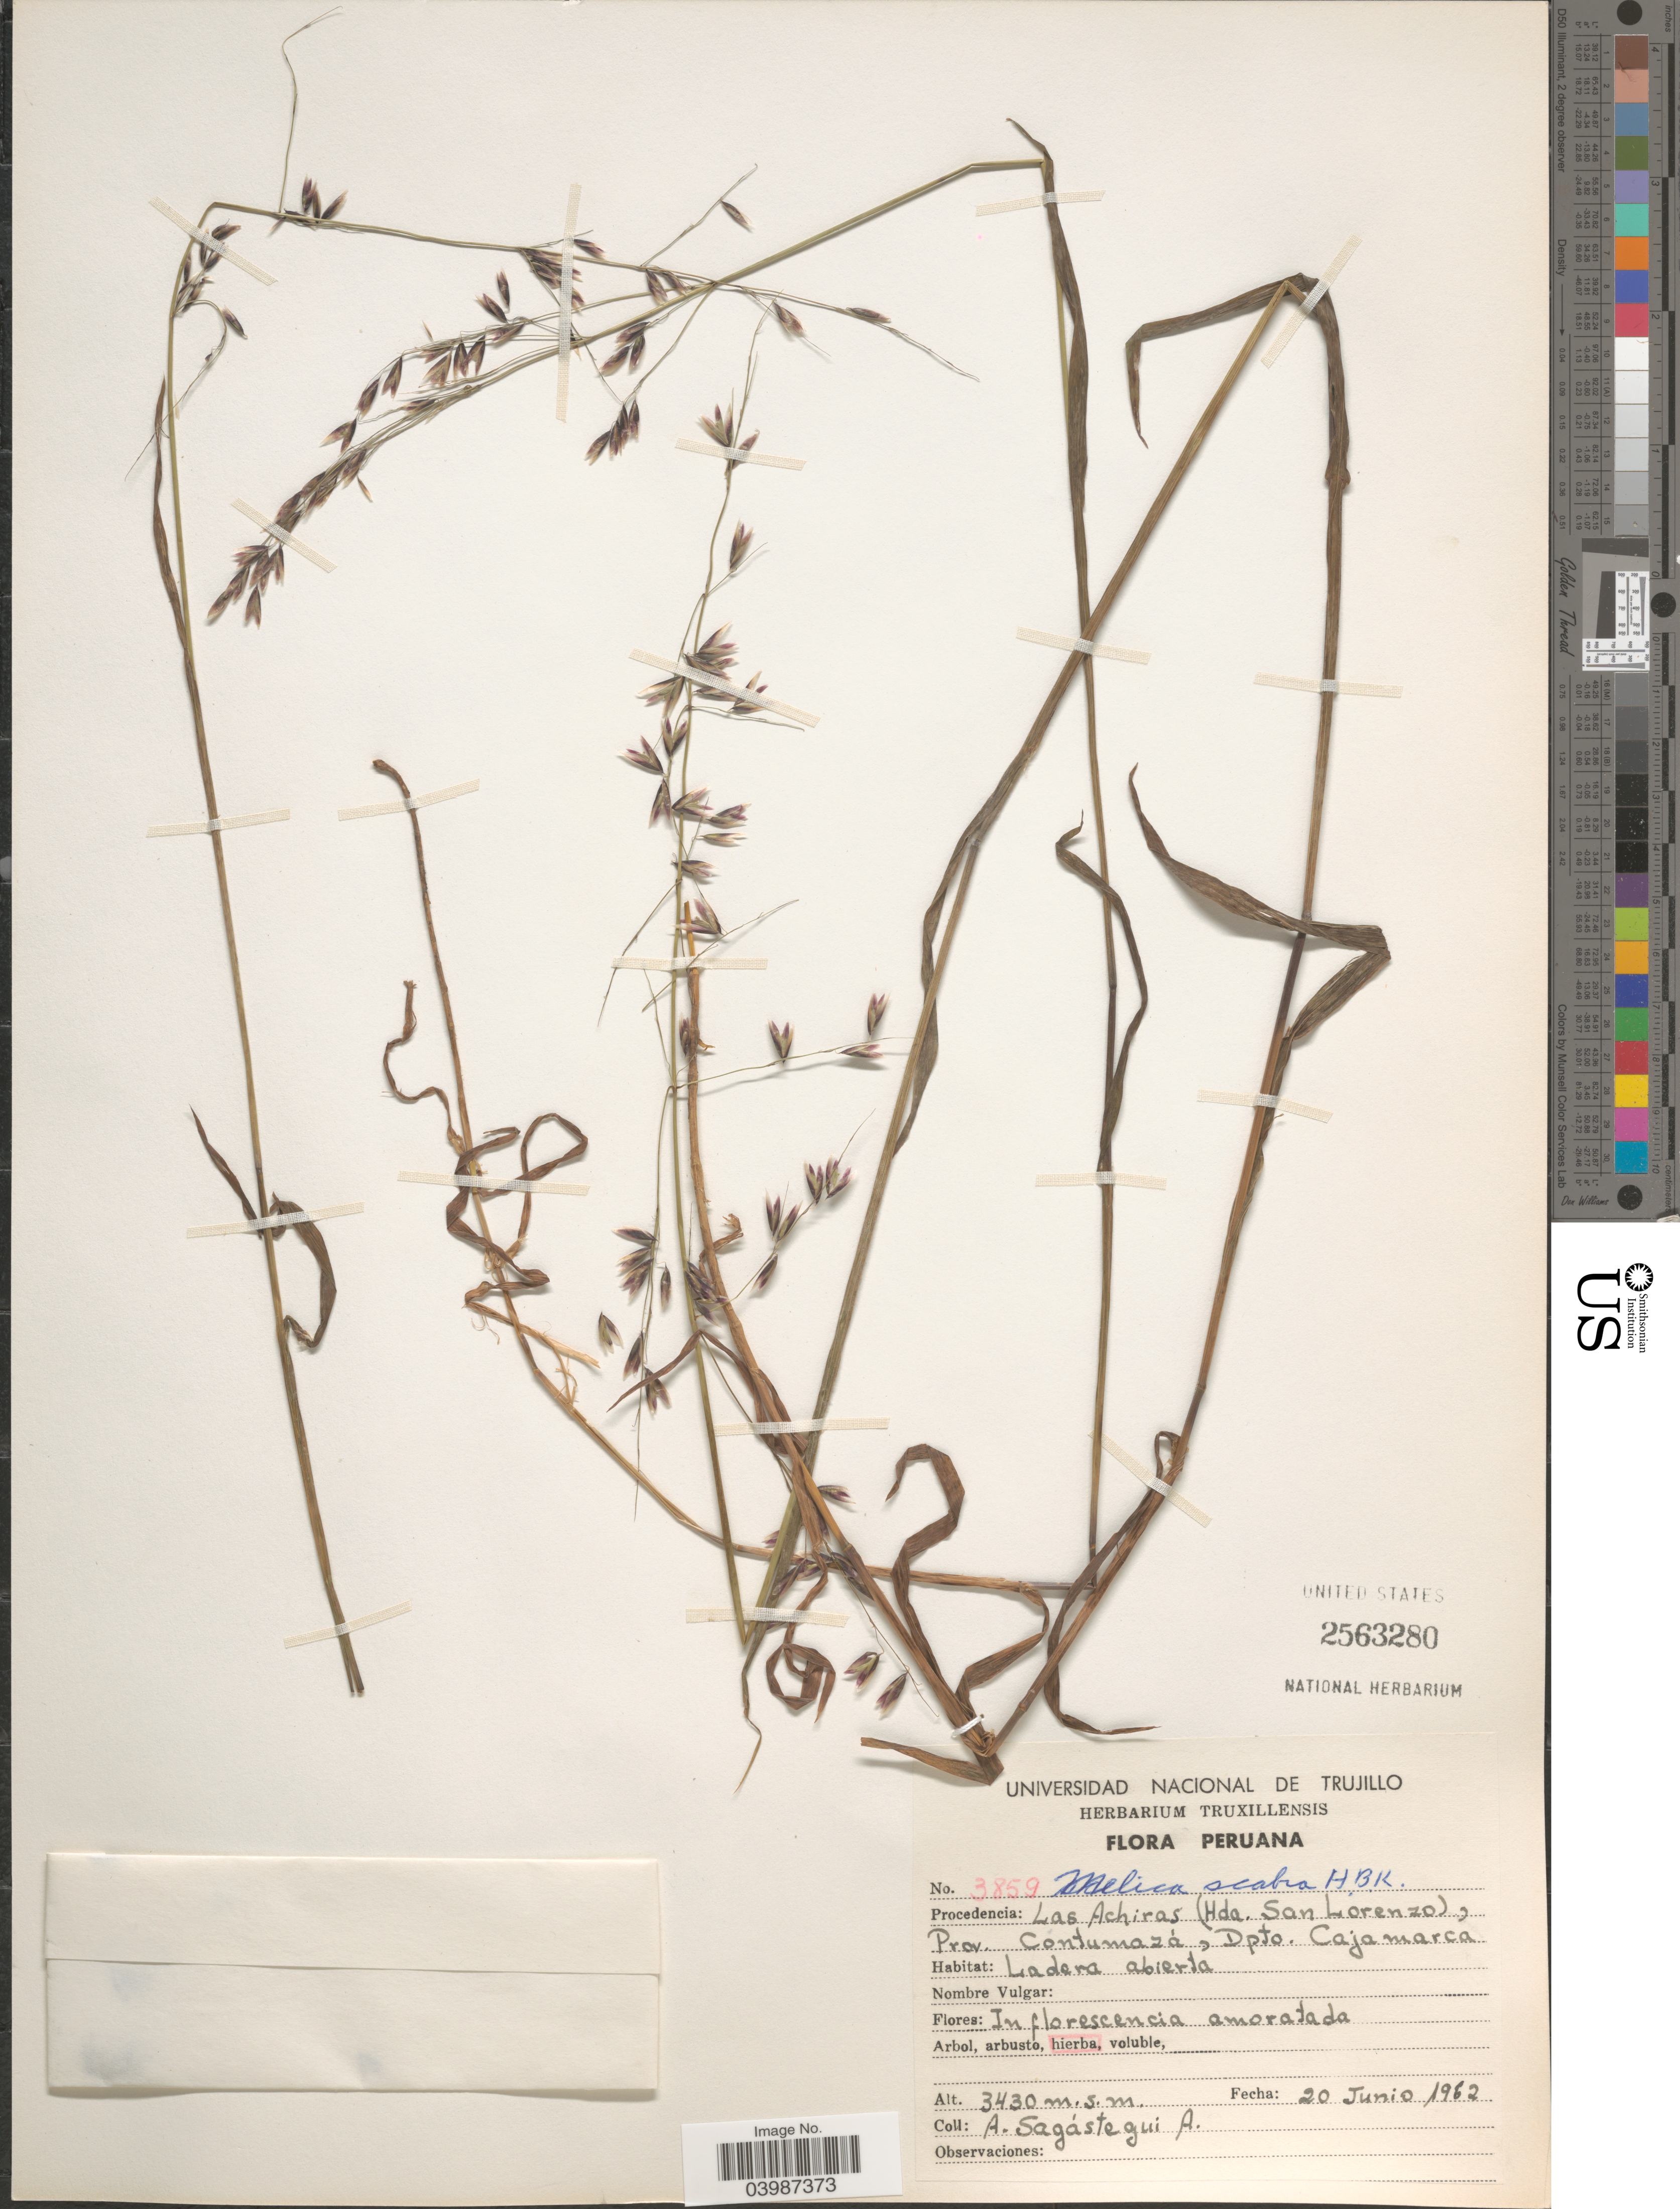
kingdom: Plantae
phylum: Tracheophyta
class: Liliopsida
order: Poales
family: Poaceae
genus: Melica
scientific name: Melica scabra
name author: Kunth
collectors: A. Sagástegui A.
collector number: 3859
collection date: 1962-06-20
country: Peru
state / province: Cajamarca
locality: Las Achiras (Hda. San Lorenzo), Prov. Contumazá, Dpto. Cajamarca.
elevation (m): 3430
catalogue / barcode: US 2563280